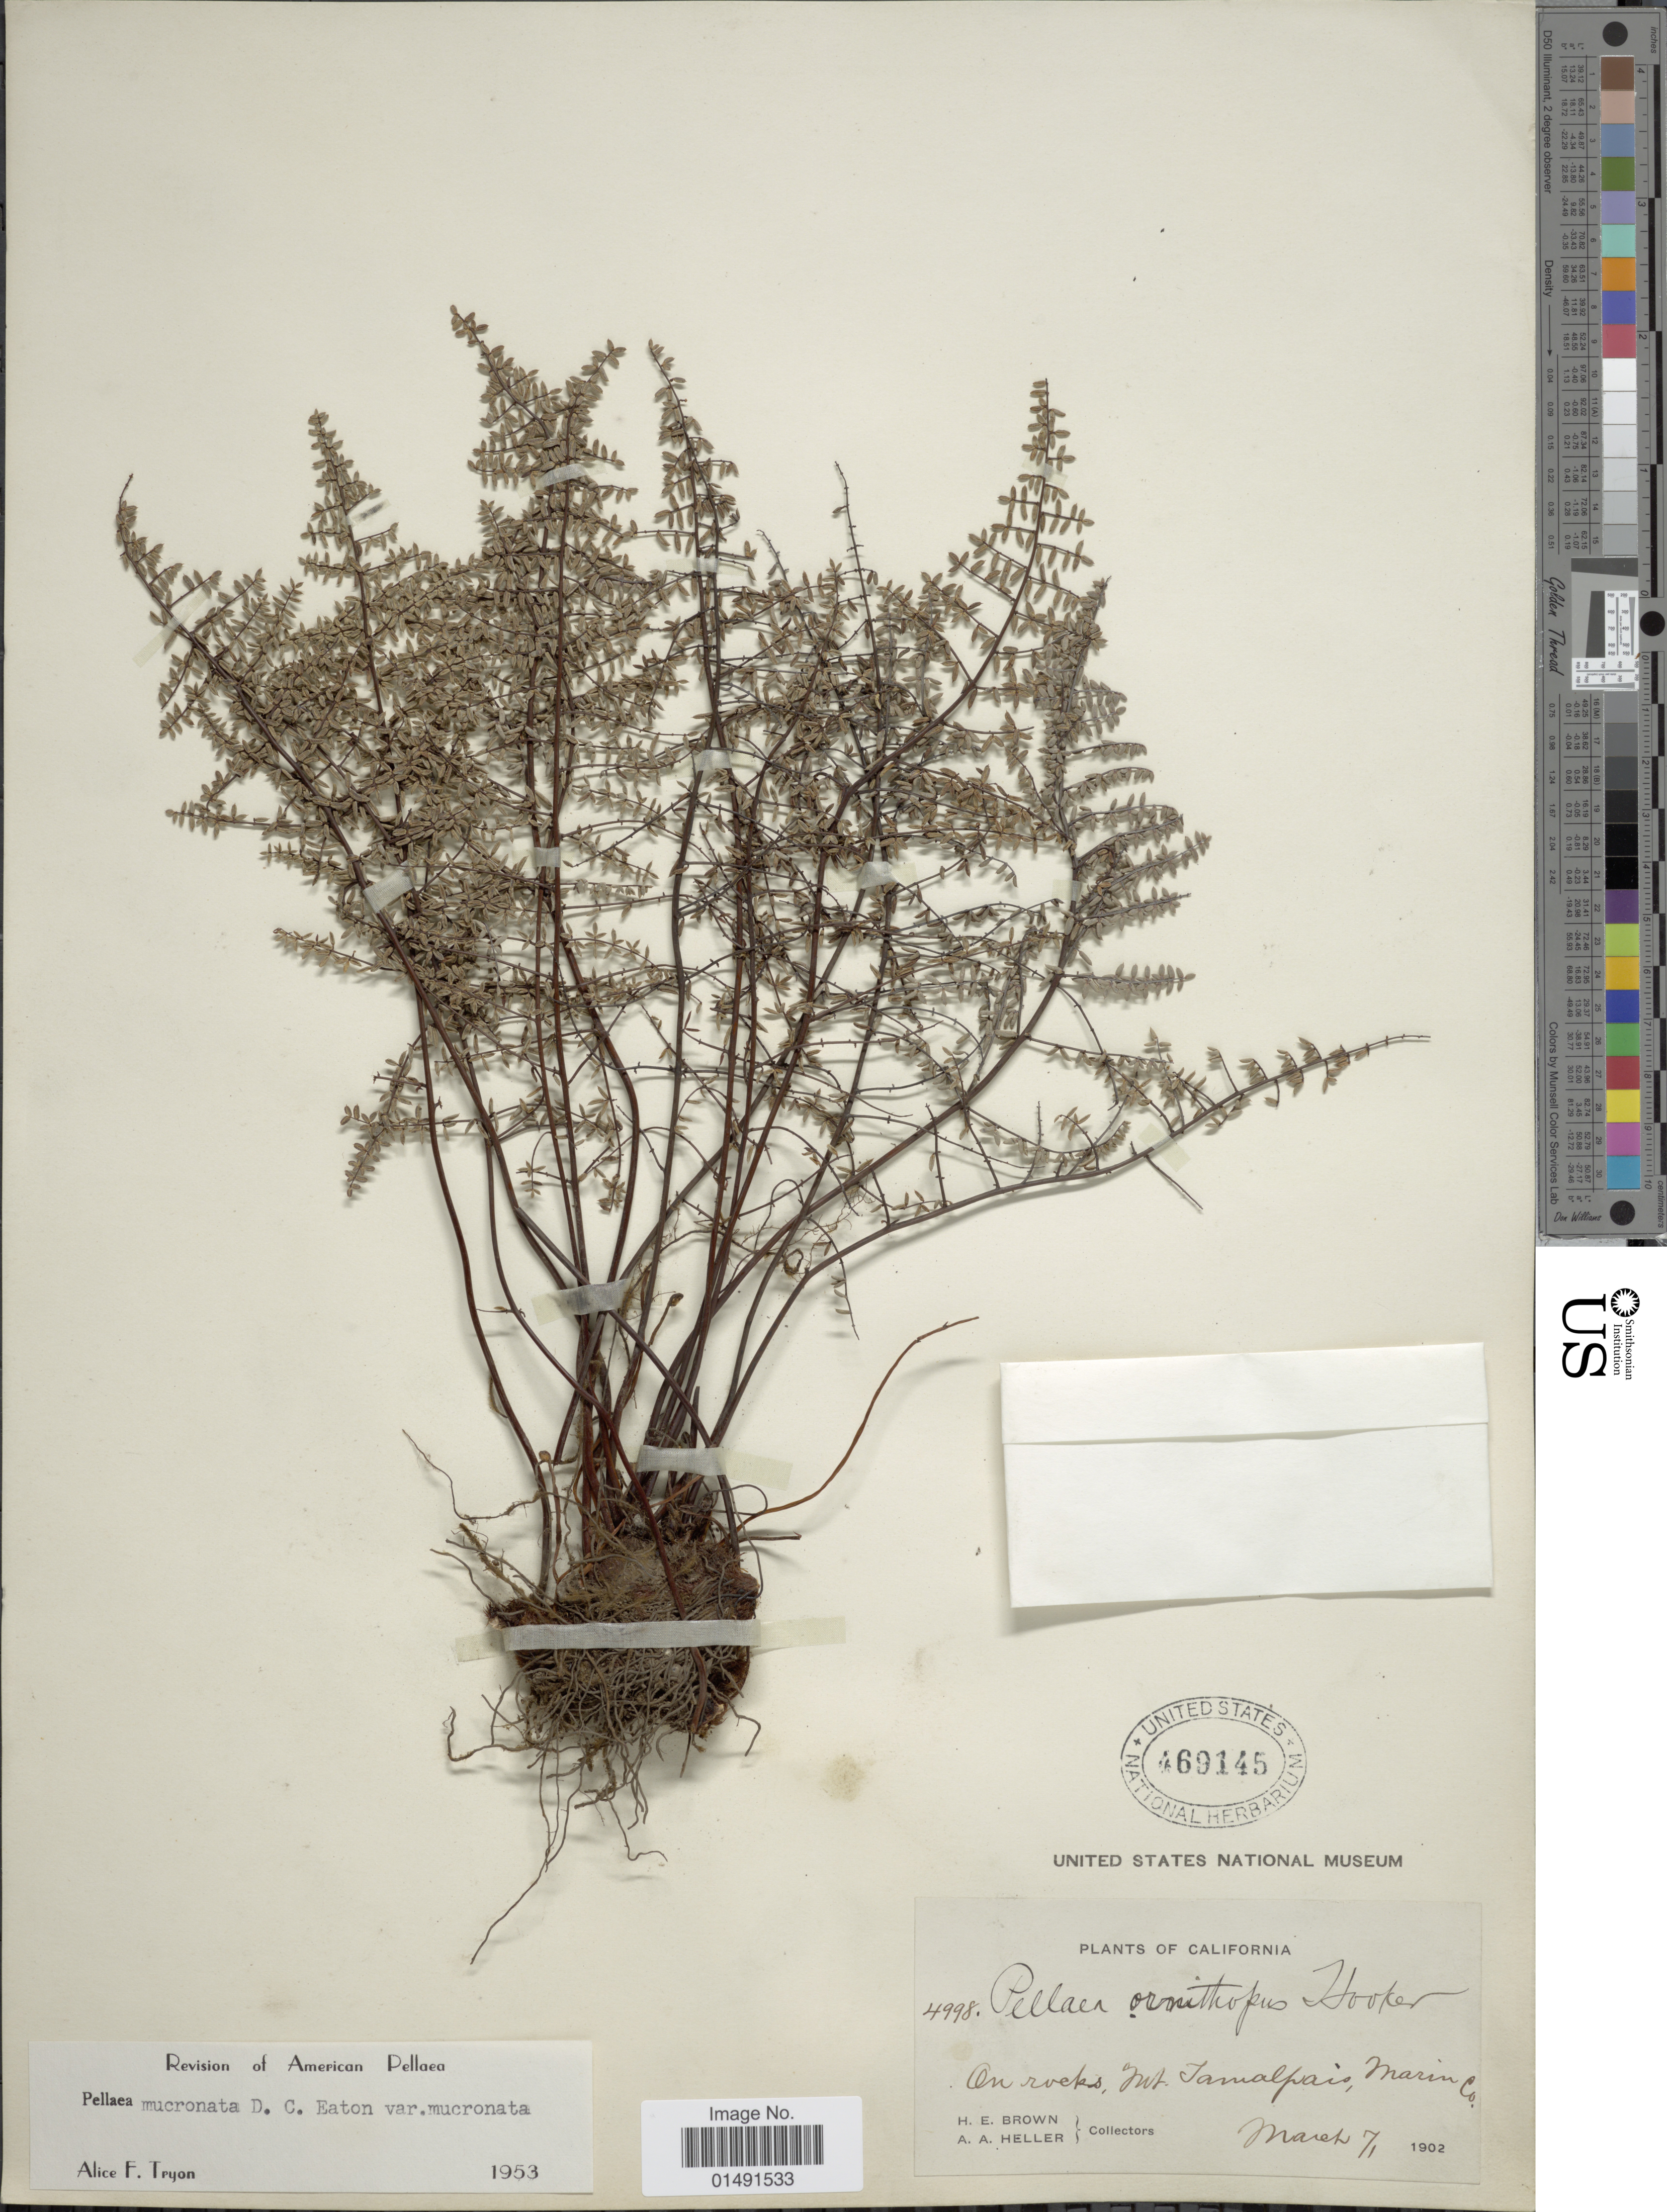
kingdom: Plantae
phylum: Tracheophyta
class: Polypodiopsida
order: Polypodiales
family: Pteridaceae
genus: Pellaea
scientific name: Pellaea mucronata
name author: (D.C. Eaton) D.C. Eaton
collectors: H. E. Brown & A. A. Heller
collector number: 4998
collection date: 1902-03-07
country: United States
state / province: California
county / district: Marin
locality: On rocks, Mt Tamalpais, Marin Co.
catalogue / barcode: US 69145